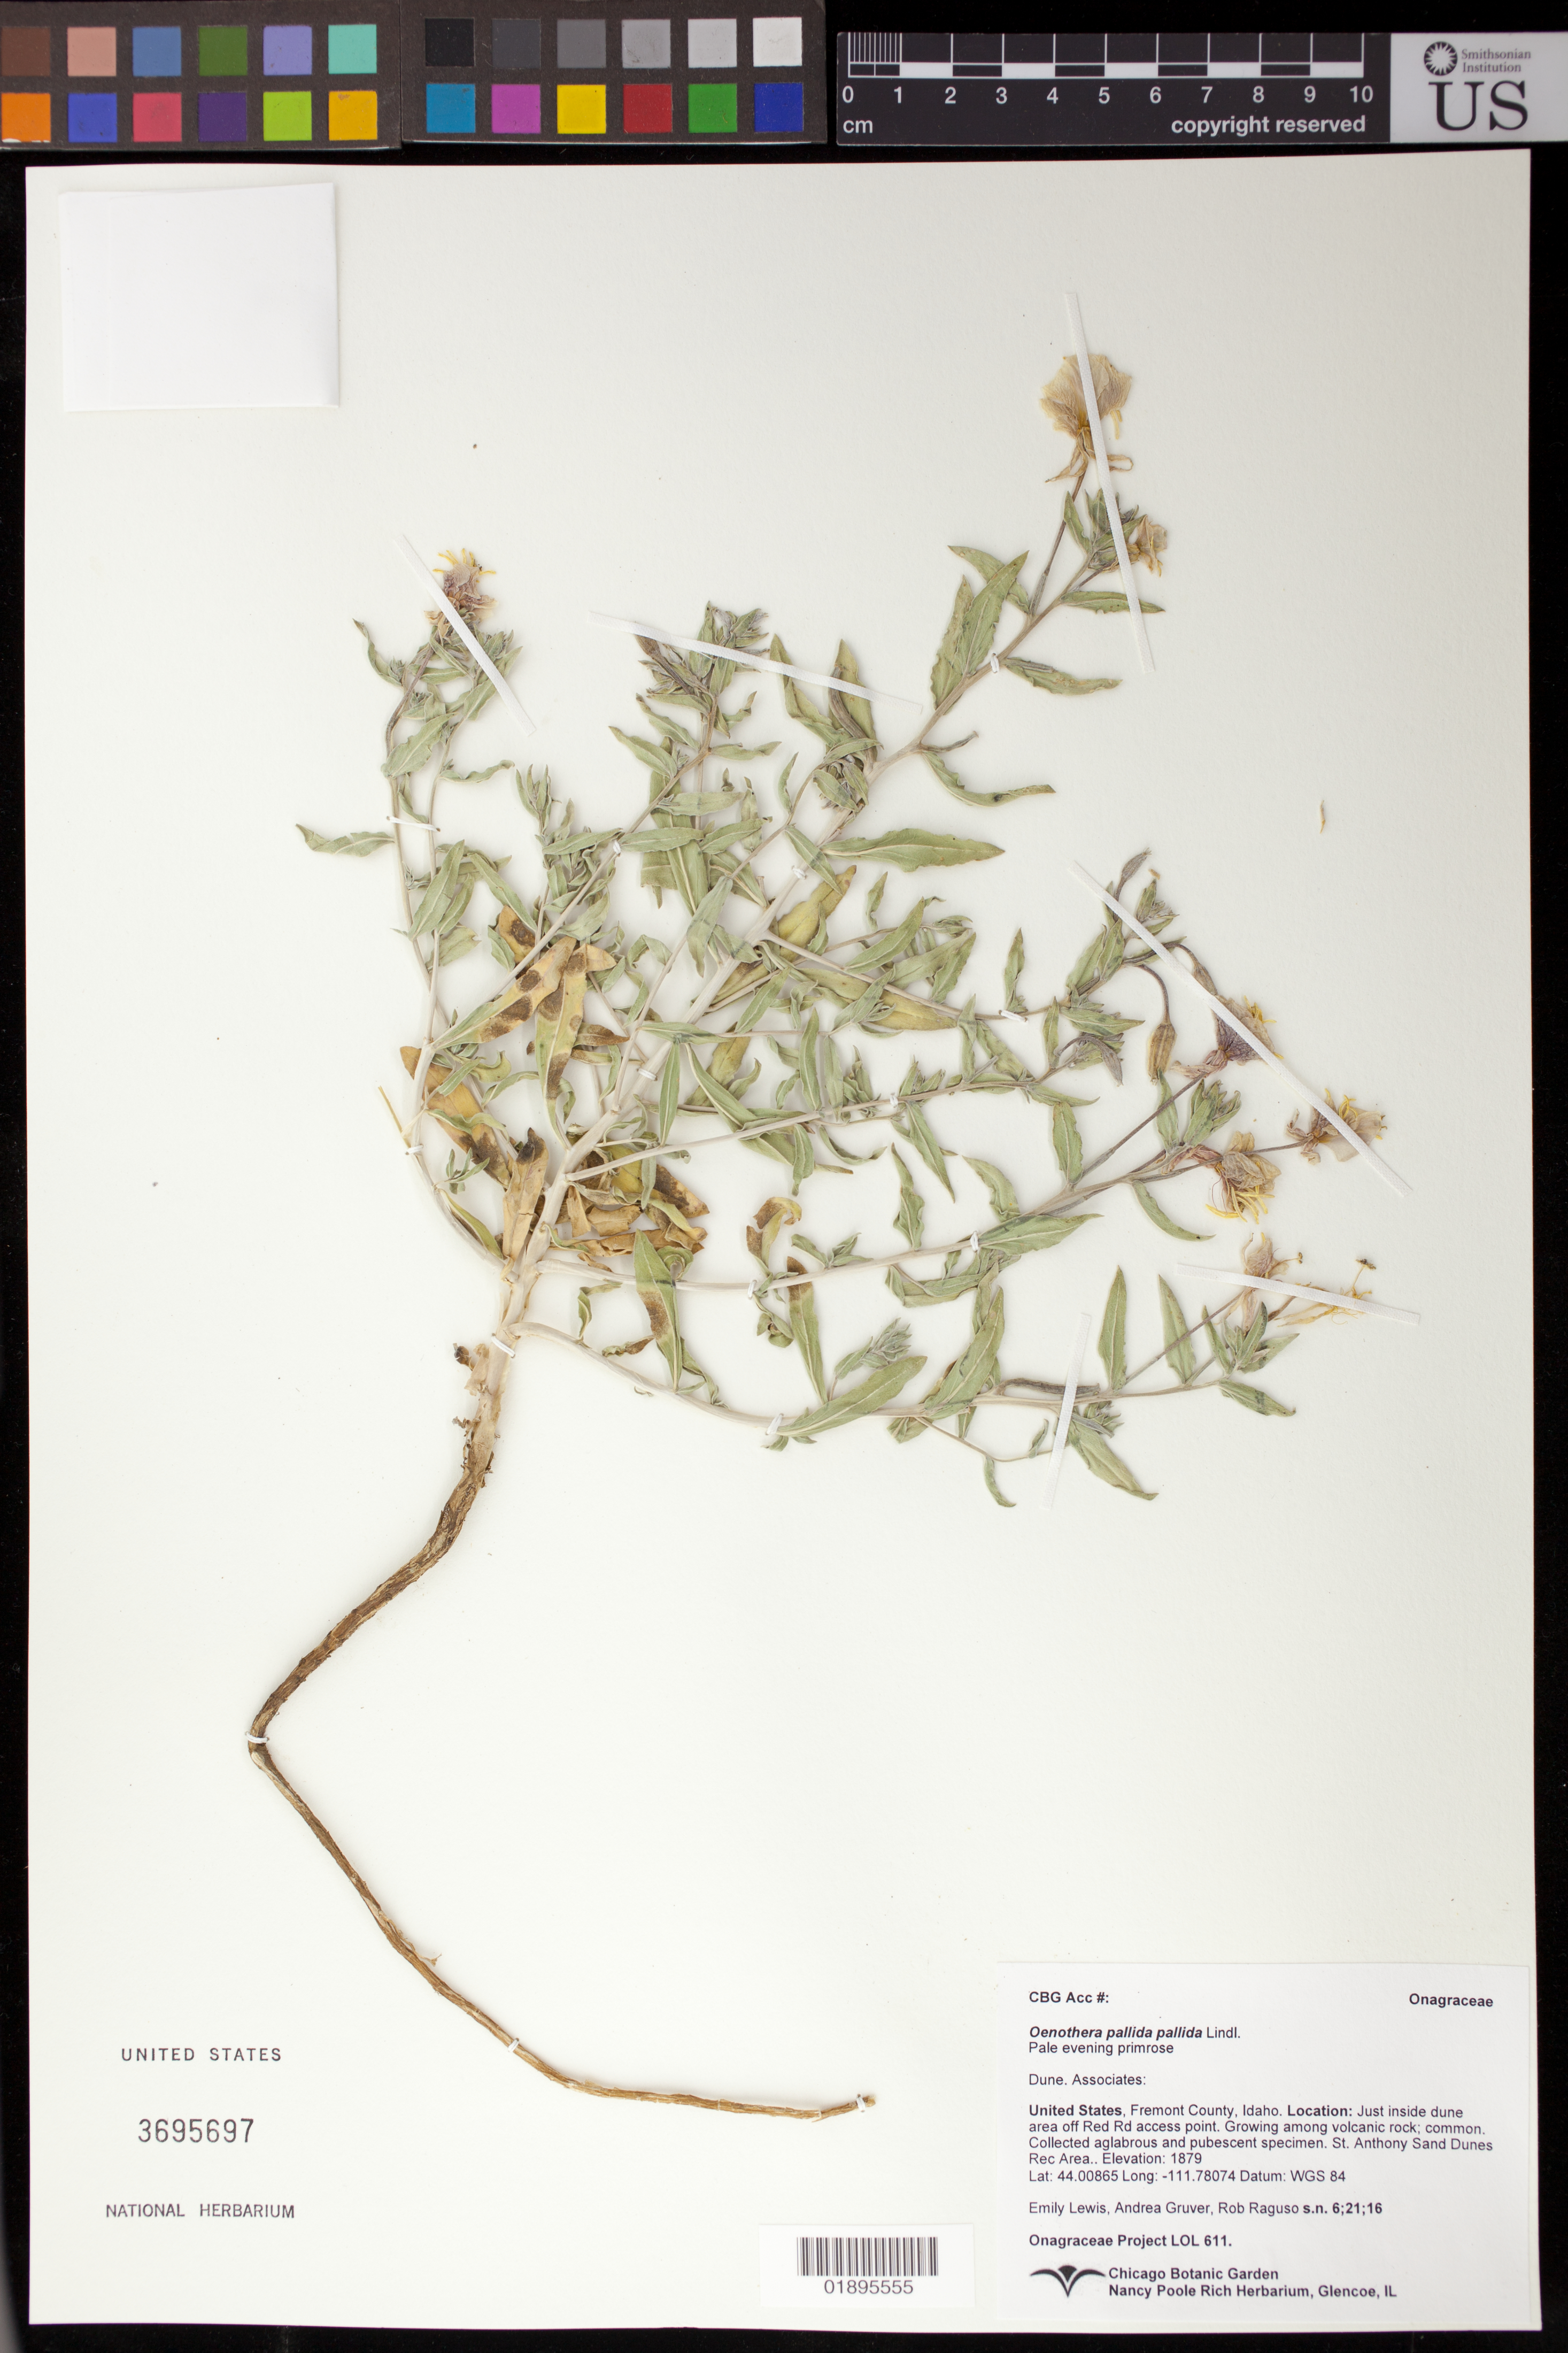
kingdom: Plantae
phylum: Tracheophyta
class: Magnoliopsida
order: Myrtales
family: Onagraceae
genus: Oenothera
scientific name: Oenothera pallida subsp. pallida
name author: Lindl.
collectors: E. Lewis, A. Gruver & R. Raguso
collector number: LOL 611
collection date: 2016-06-21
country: United States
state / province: Idaho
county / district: Fremont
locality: Just inside dune area off Red Rd access point. Growing among volcanic rock; common. Collected aglabrous and pubescent specimen. St. Anthony Sand Dunes Rec Area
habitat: Dune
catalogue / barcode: US 3695697